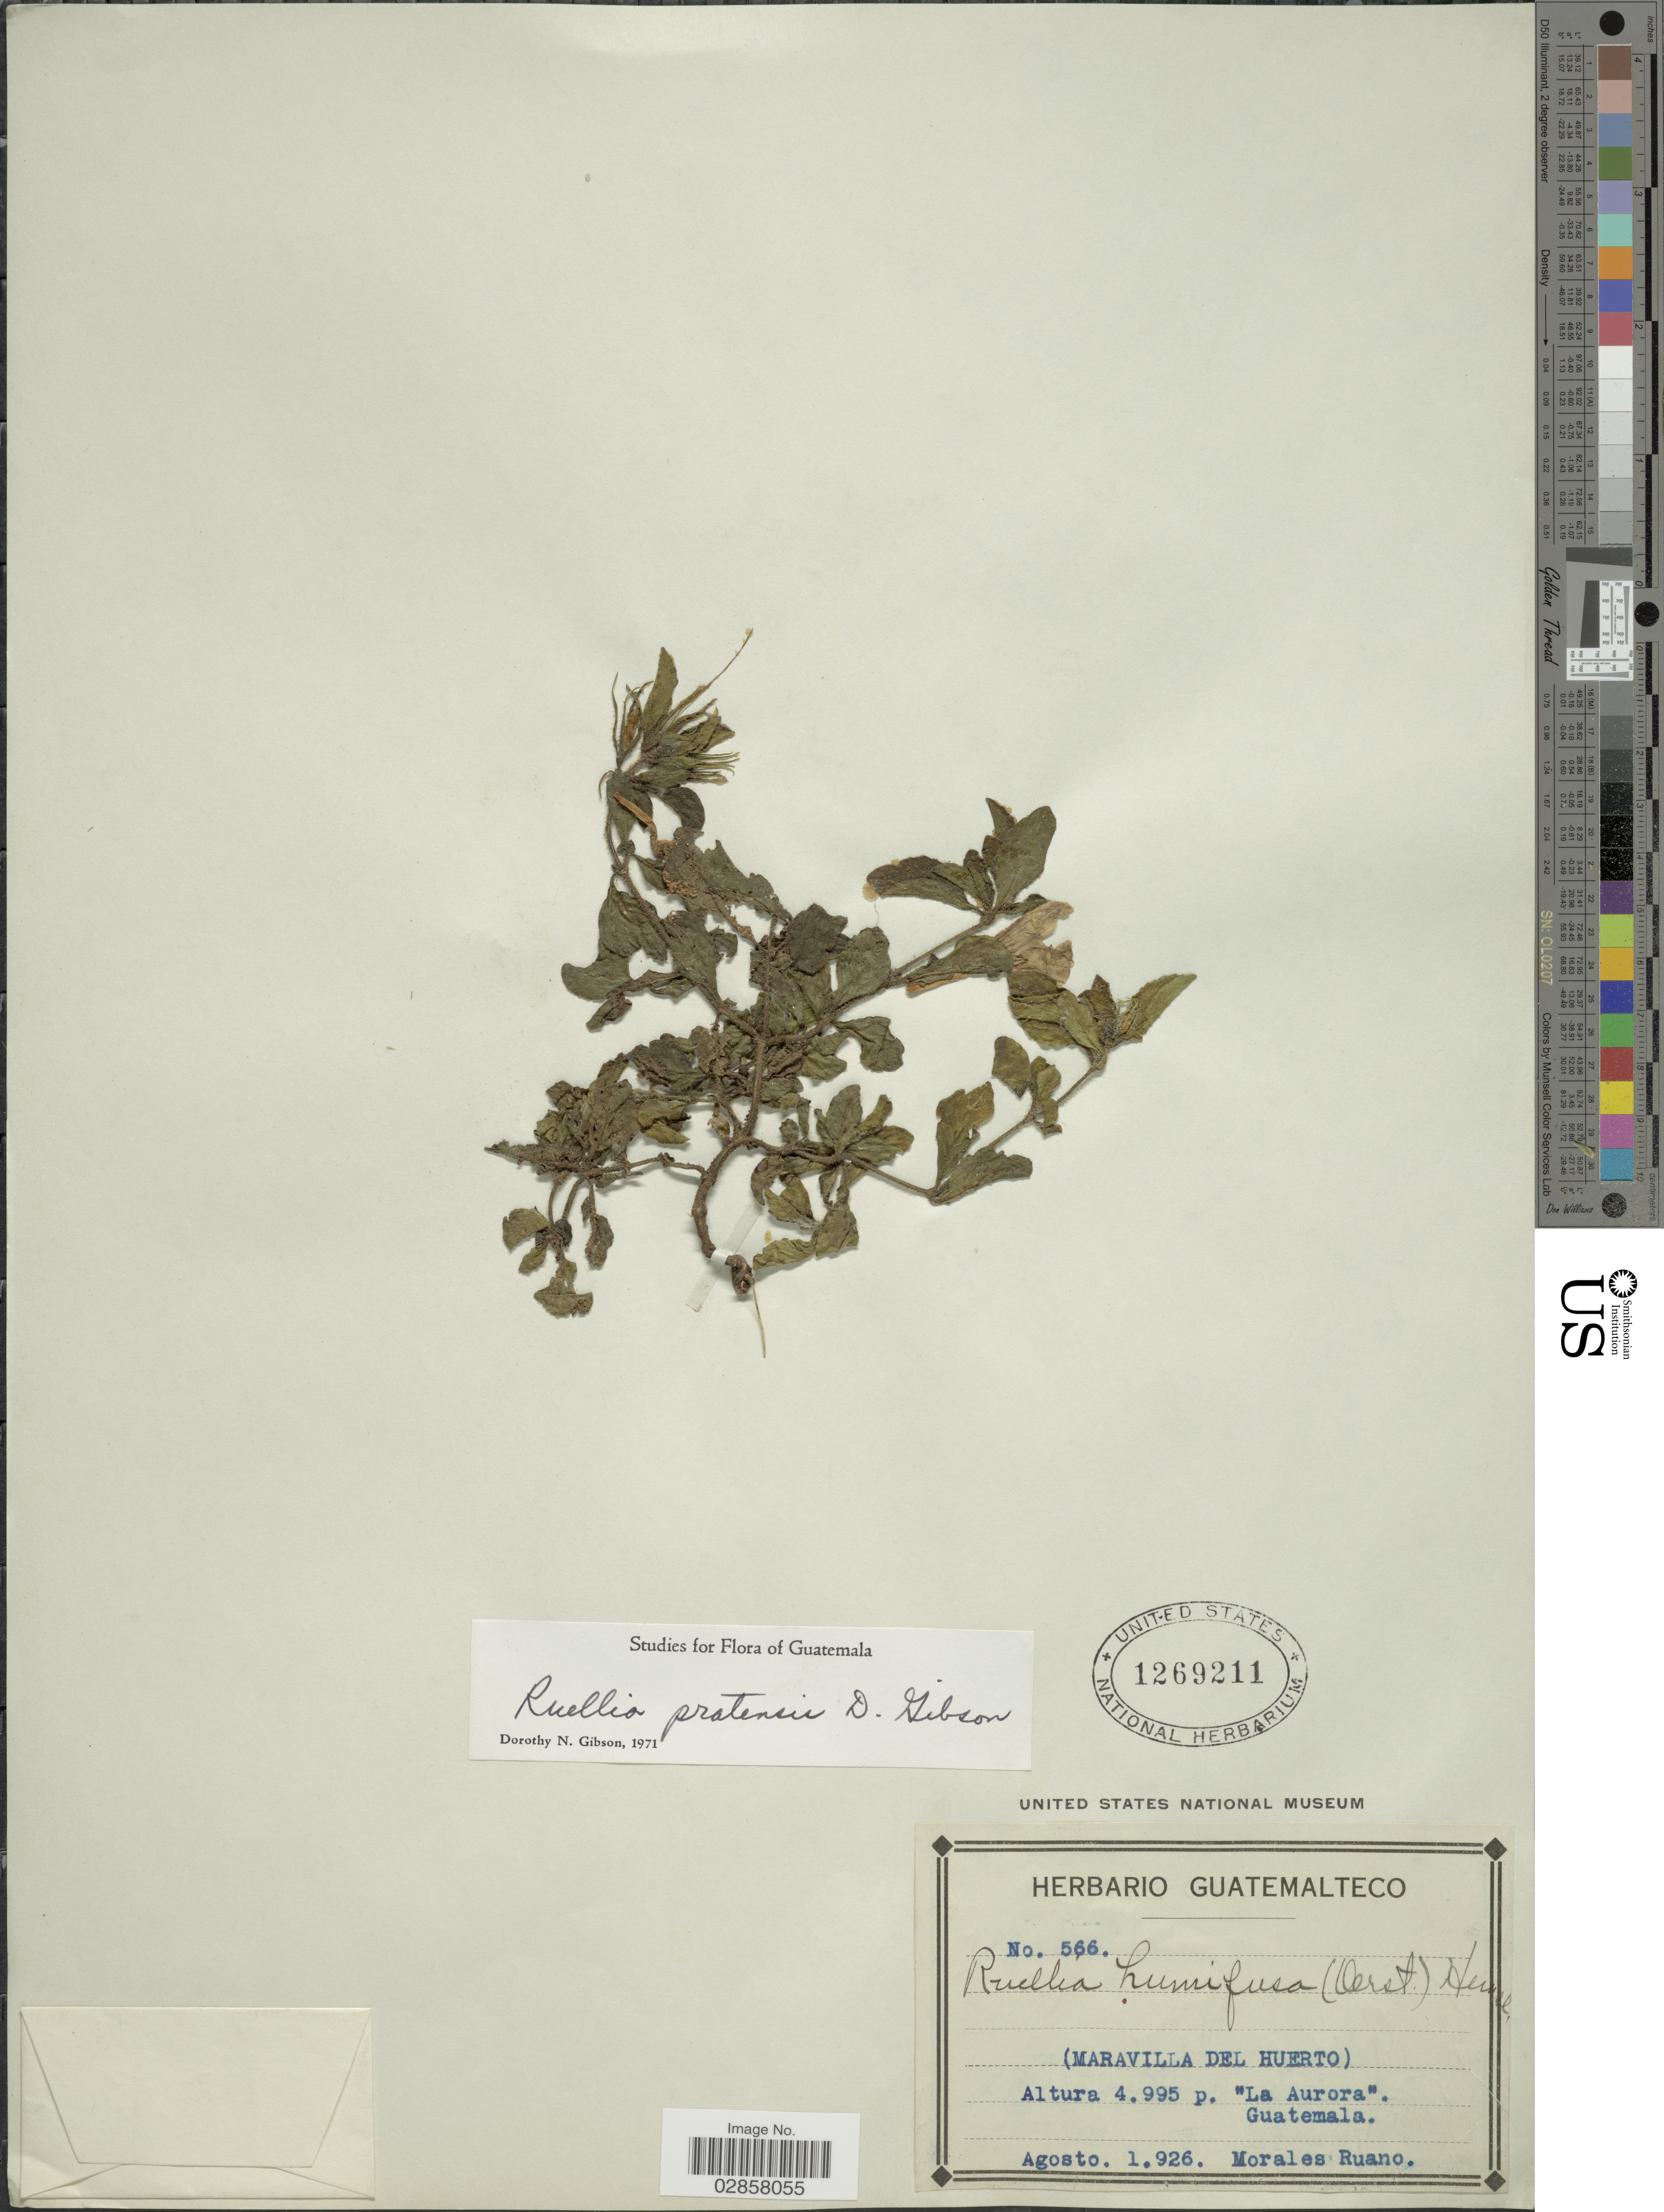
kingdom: Plantae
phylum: Tracheophyta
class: Magnoliopsida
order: Lamiales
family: Acanthaceae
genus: Ruellia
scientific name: Ruellia pratensis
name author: D.N. Gibson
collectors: M. Ruano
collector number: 566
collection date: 1926-08-01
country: Guatemala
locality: (Maravilla del Huerto). "La Aurora".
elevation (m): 1522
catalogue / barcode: US 1269211